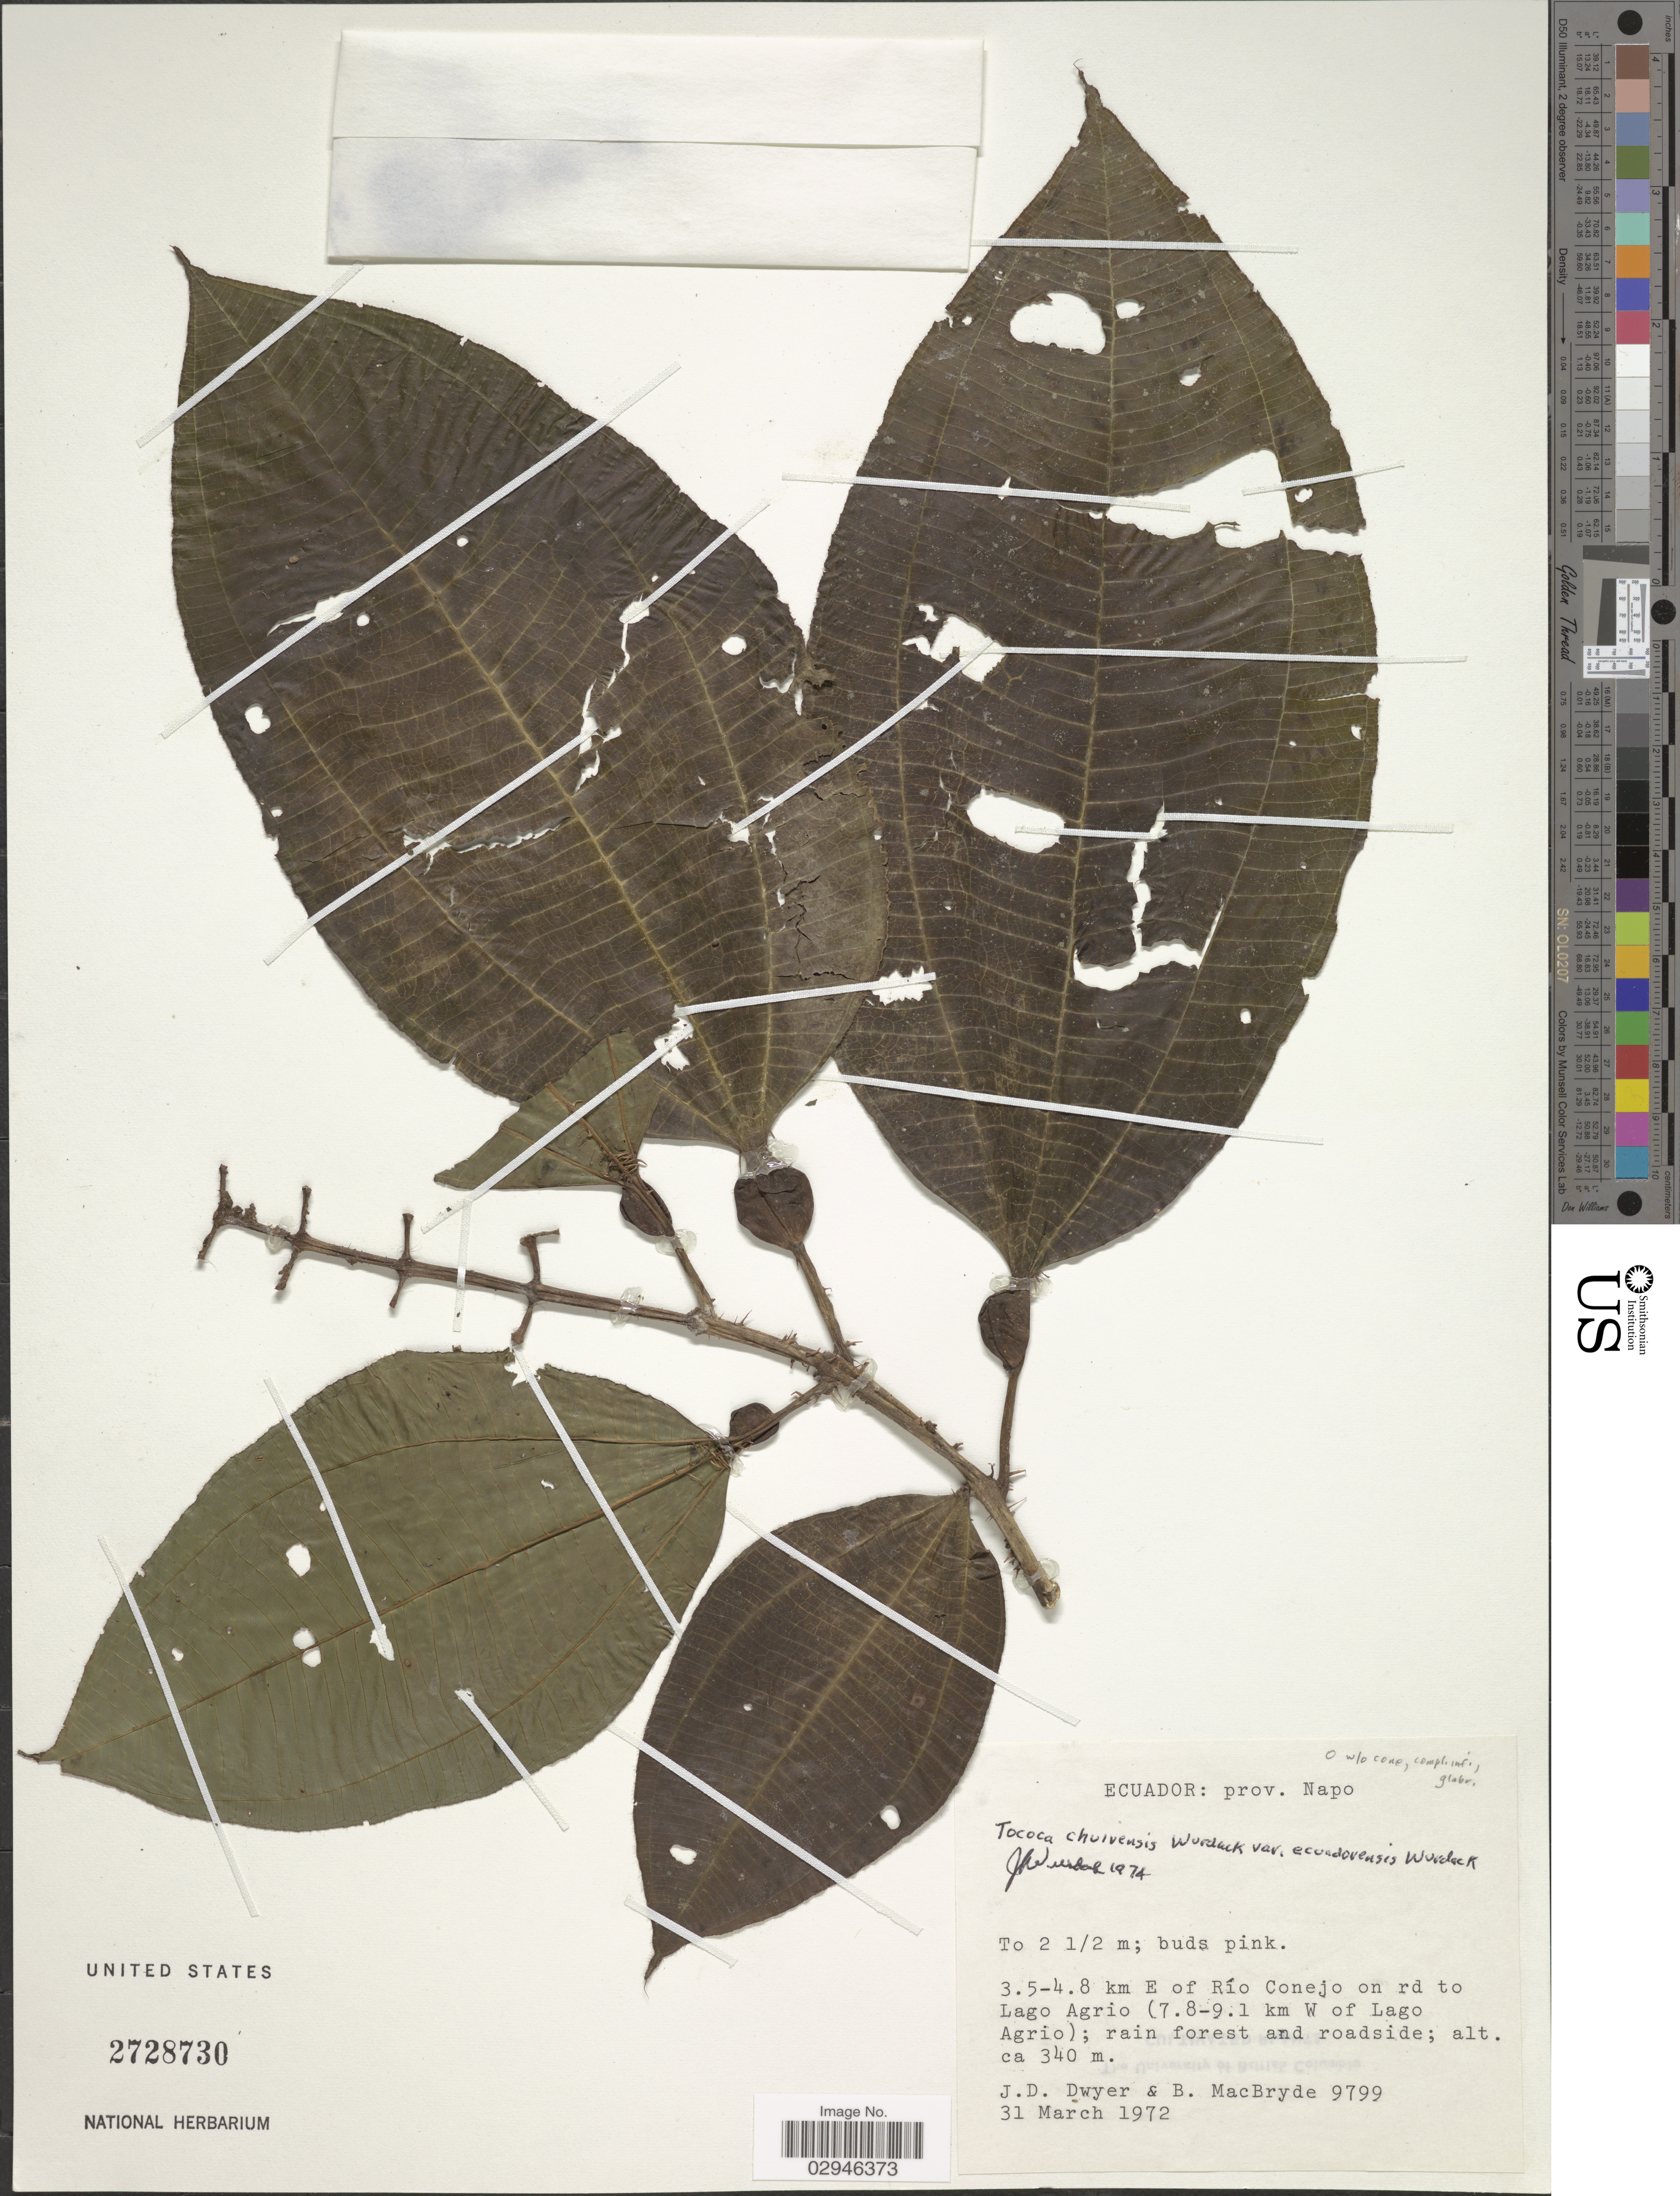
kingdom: Plantae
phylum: Tracheophyta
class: Magnoliopsida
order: Myrtales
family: Melastomataceae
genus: Tococa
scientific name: Tococa chuivensis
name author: Wurdack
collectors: J. D. Dwyer & B. MacBryde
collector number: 9799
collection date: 1972-03-31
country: Ecuador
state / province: Napo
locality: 3.5-4.8 km E of Río Conejo on rd to Lago Agrio (7.8-9.1 km W of Lago Agrio), rain forest and roadside.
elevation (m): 340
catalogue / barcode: US 2728730